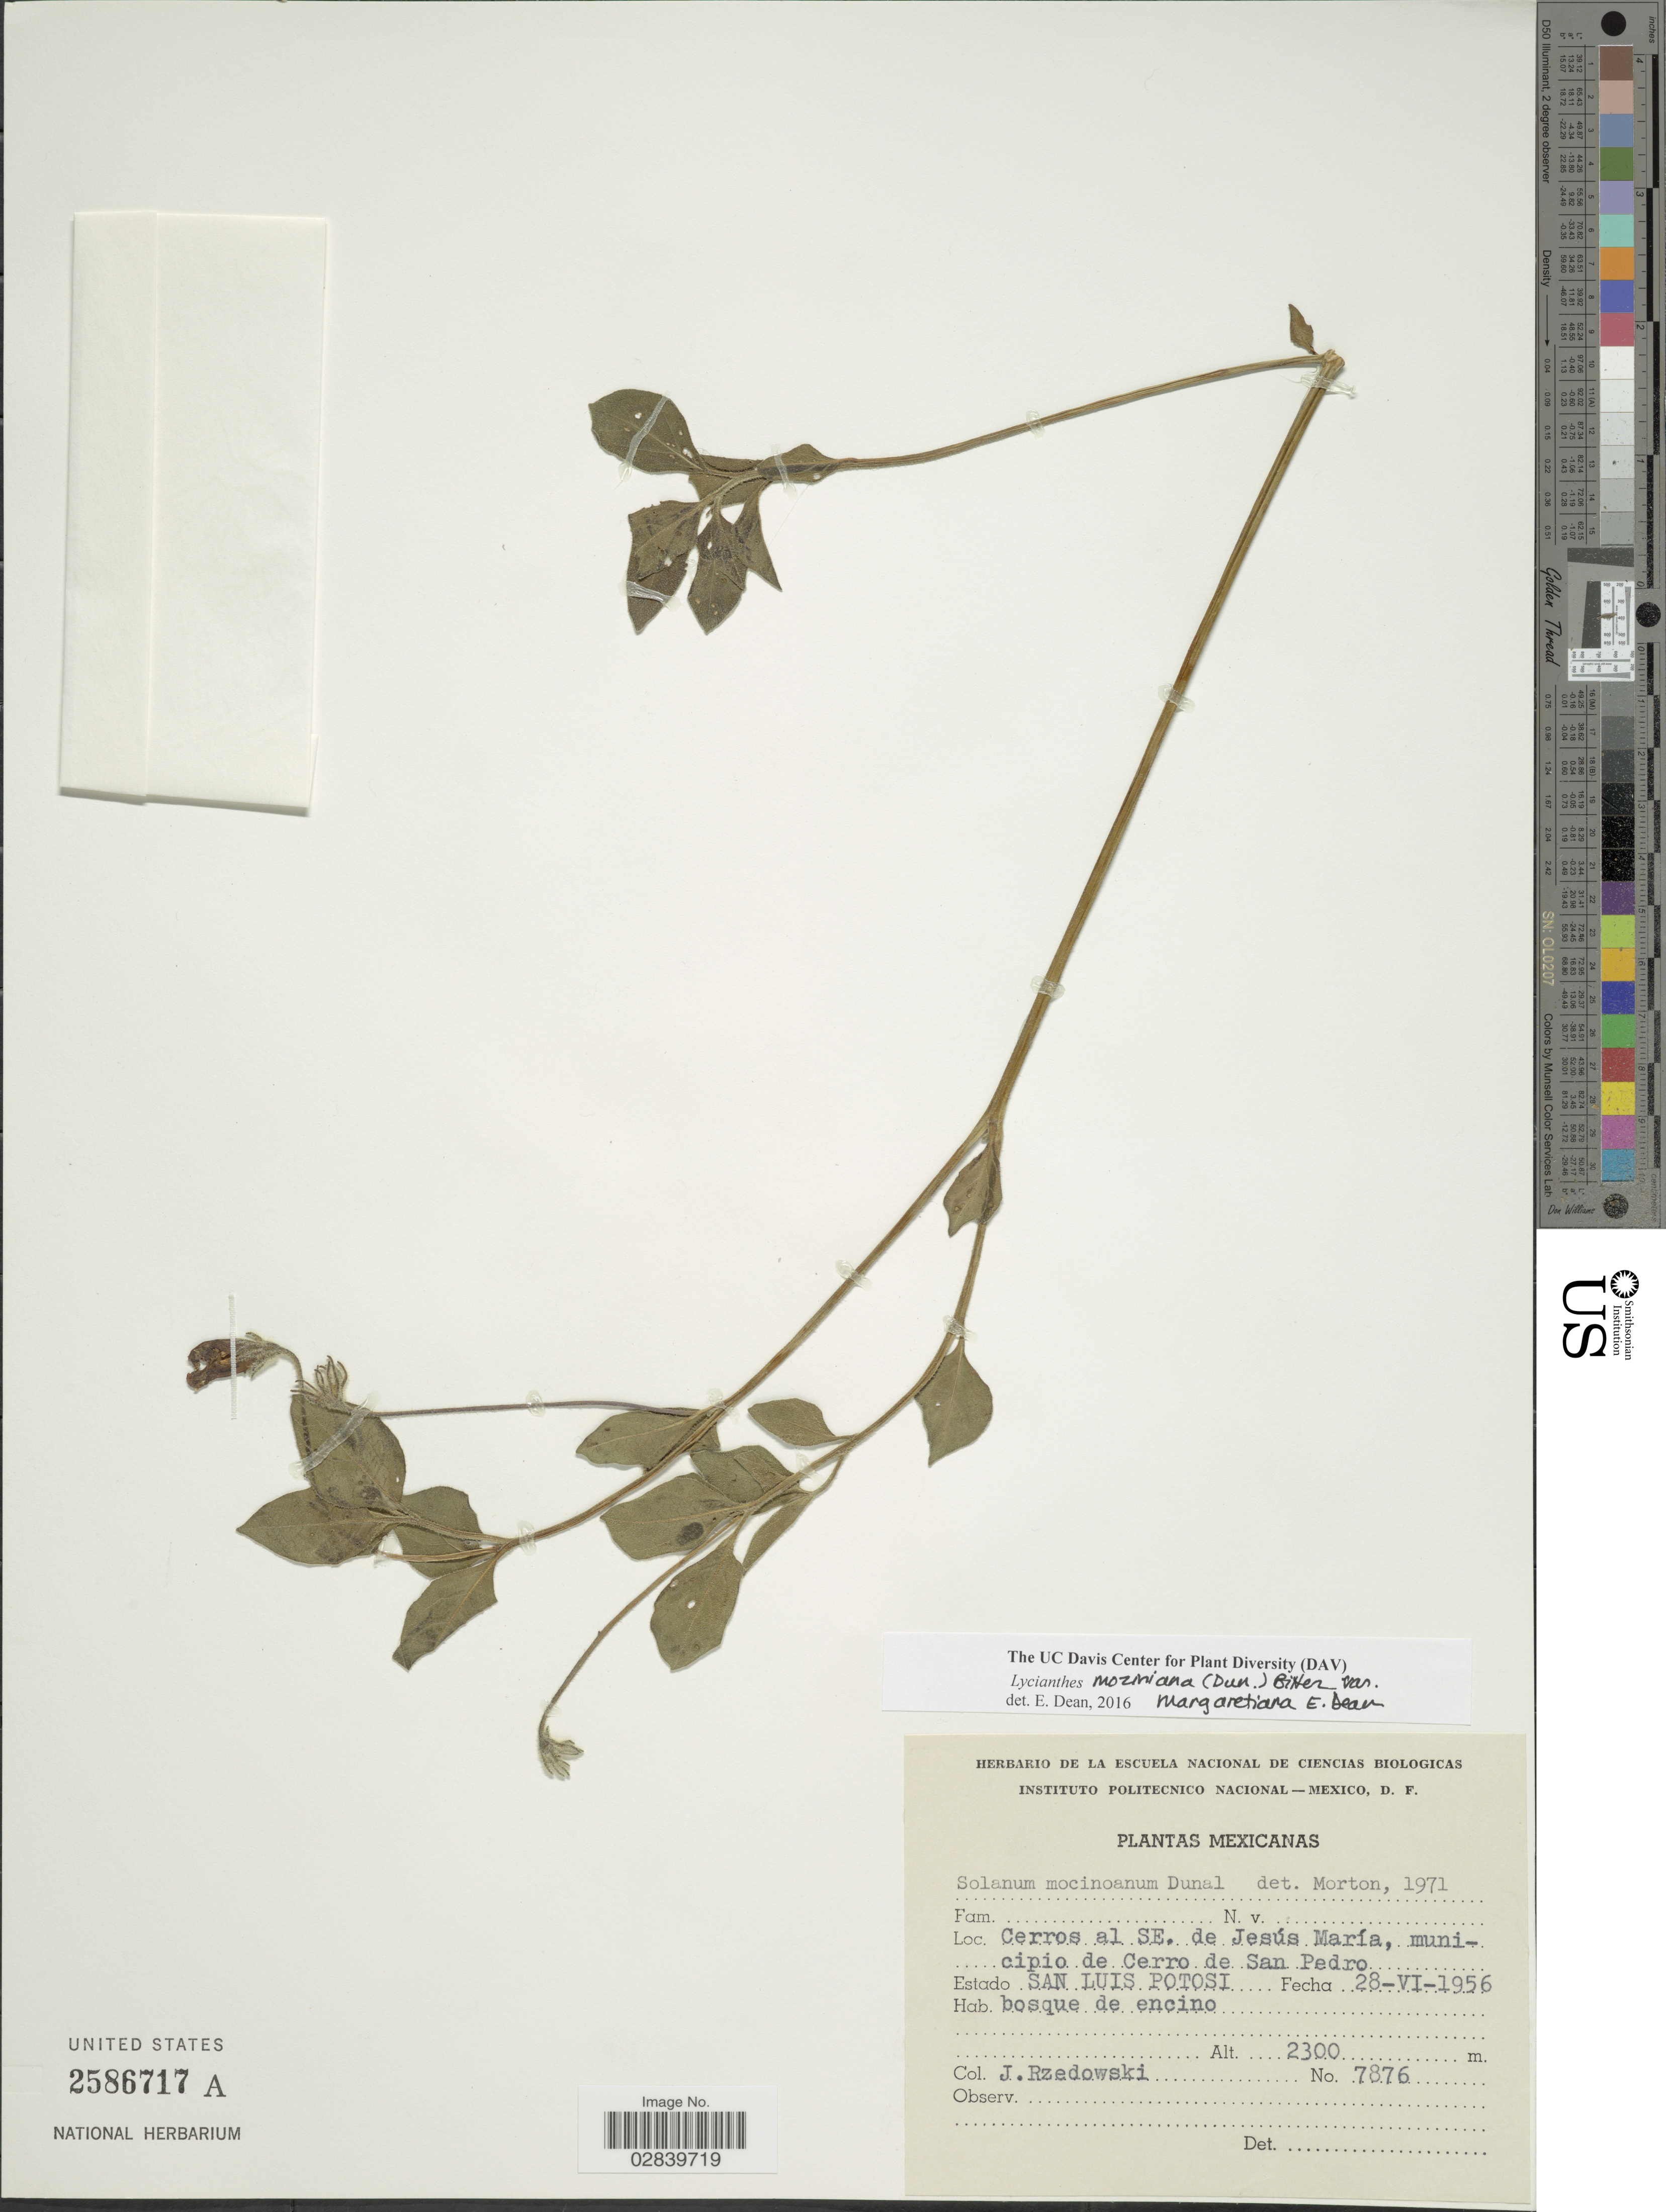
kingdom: Plantae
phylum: Tracheophyta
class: Magnoliopsida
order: Solanales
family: Solanaceae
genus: Lycianthes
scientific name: Lycianthes moziniana var. oaxacana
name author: E. Dean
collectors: J. Rzedowski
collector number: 7876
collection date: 1956-06-28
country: Mexico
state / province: San Luis Potosí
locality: Cerros al SE. de Jesús María, municipio de Cerro de San Pedro.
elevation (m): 2300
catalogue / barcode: US 2586717A